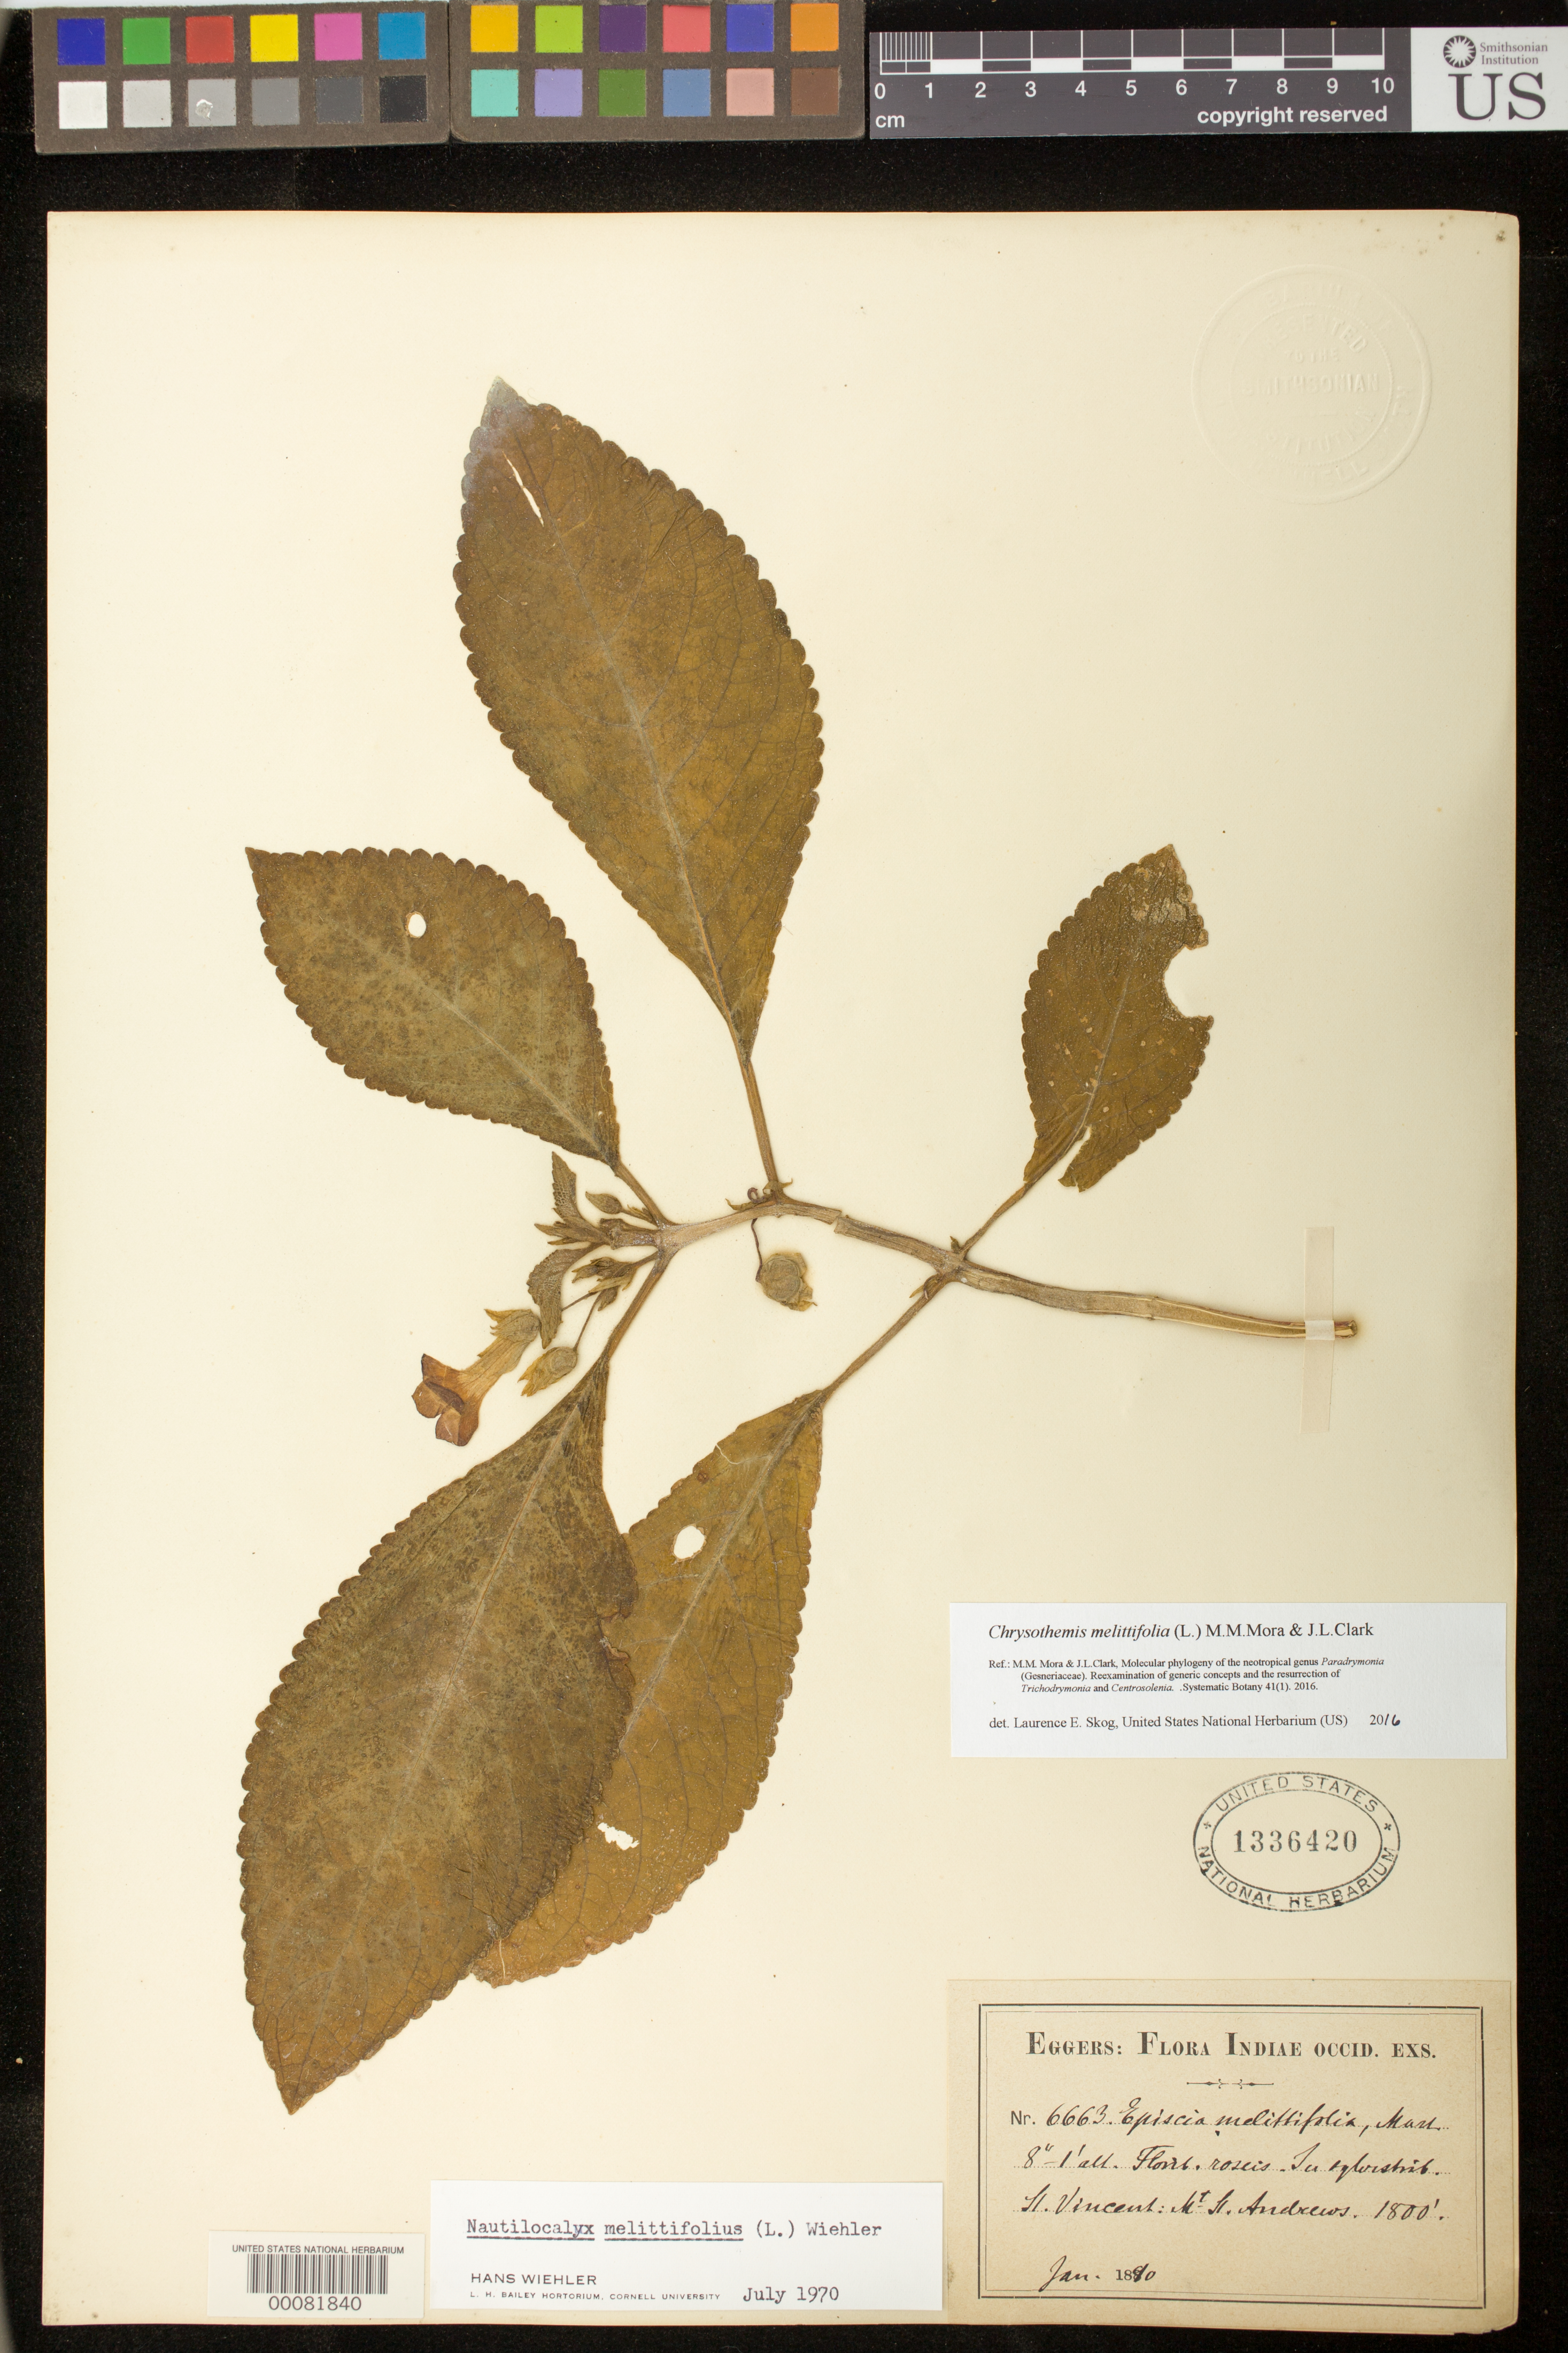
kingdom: Plantae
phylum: Tracheophyta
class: Magnoliopsida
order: Lamiales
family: Gesneriaceae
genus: Chrysothemis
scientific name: Chrysothemis melittifolia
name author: (L.) M.M. Mora & J.L. Clark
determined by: Skog, Laurence E.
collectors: H. F. A. von Eggers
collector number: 6663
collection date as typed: Jan 1890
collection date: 1890-01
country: St. Vincent - Grenadines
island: St. Vincent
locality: Mt St Andrews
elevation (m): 549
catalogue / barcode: US 1336420